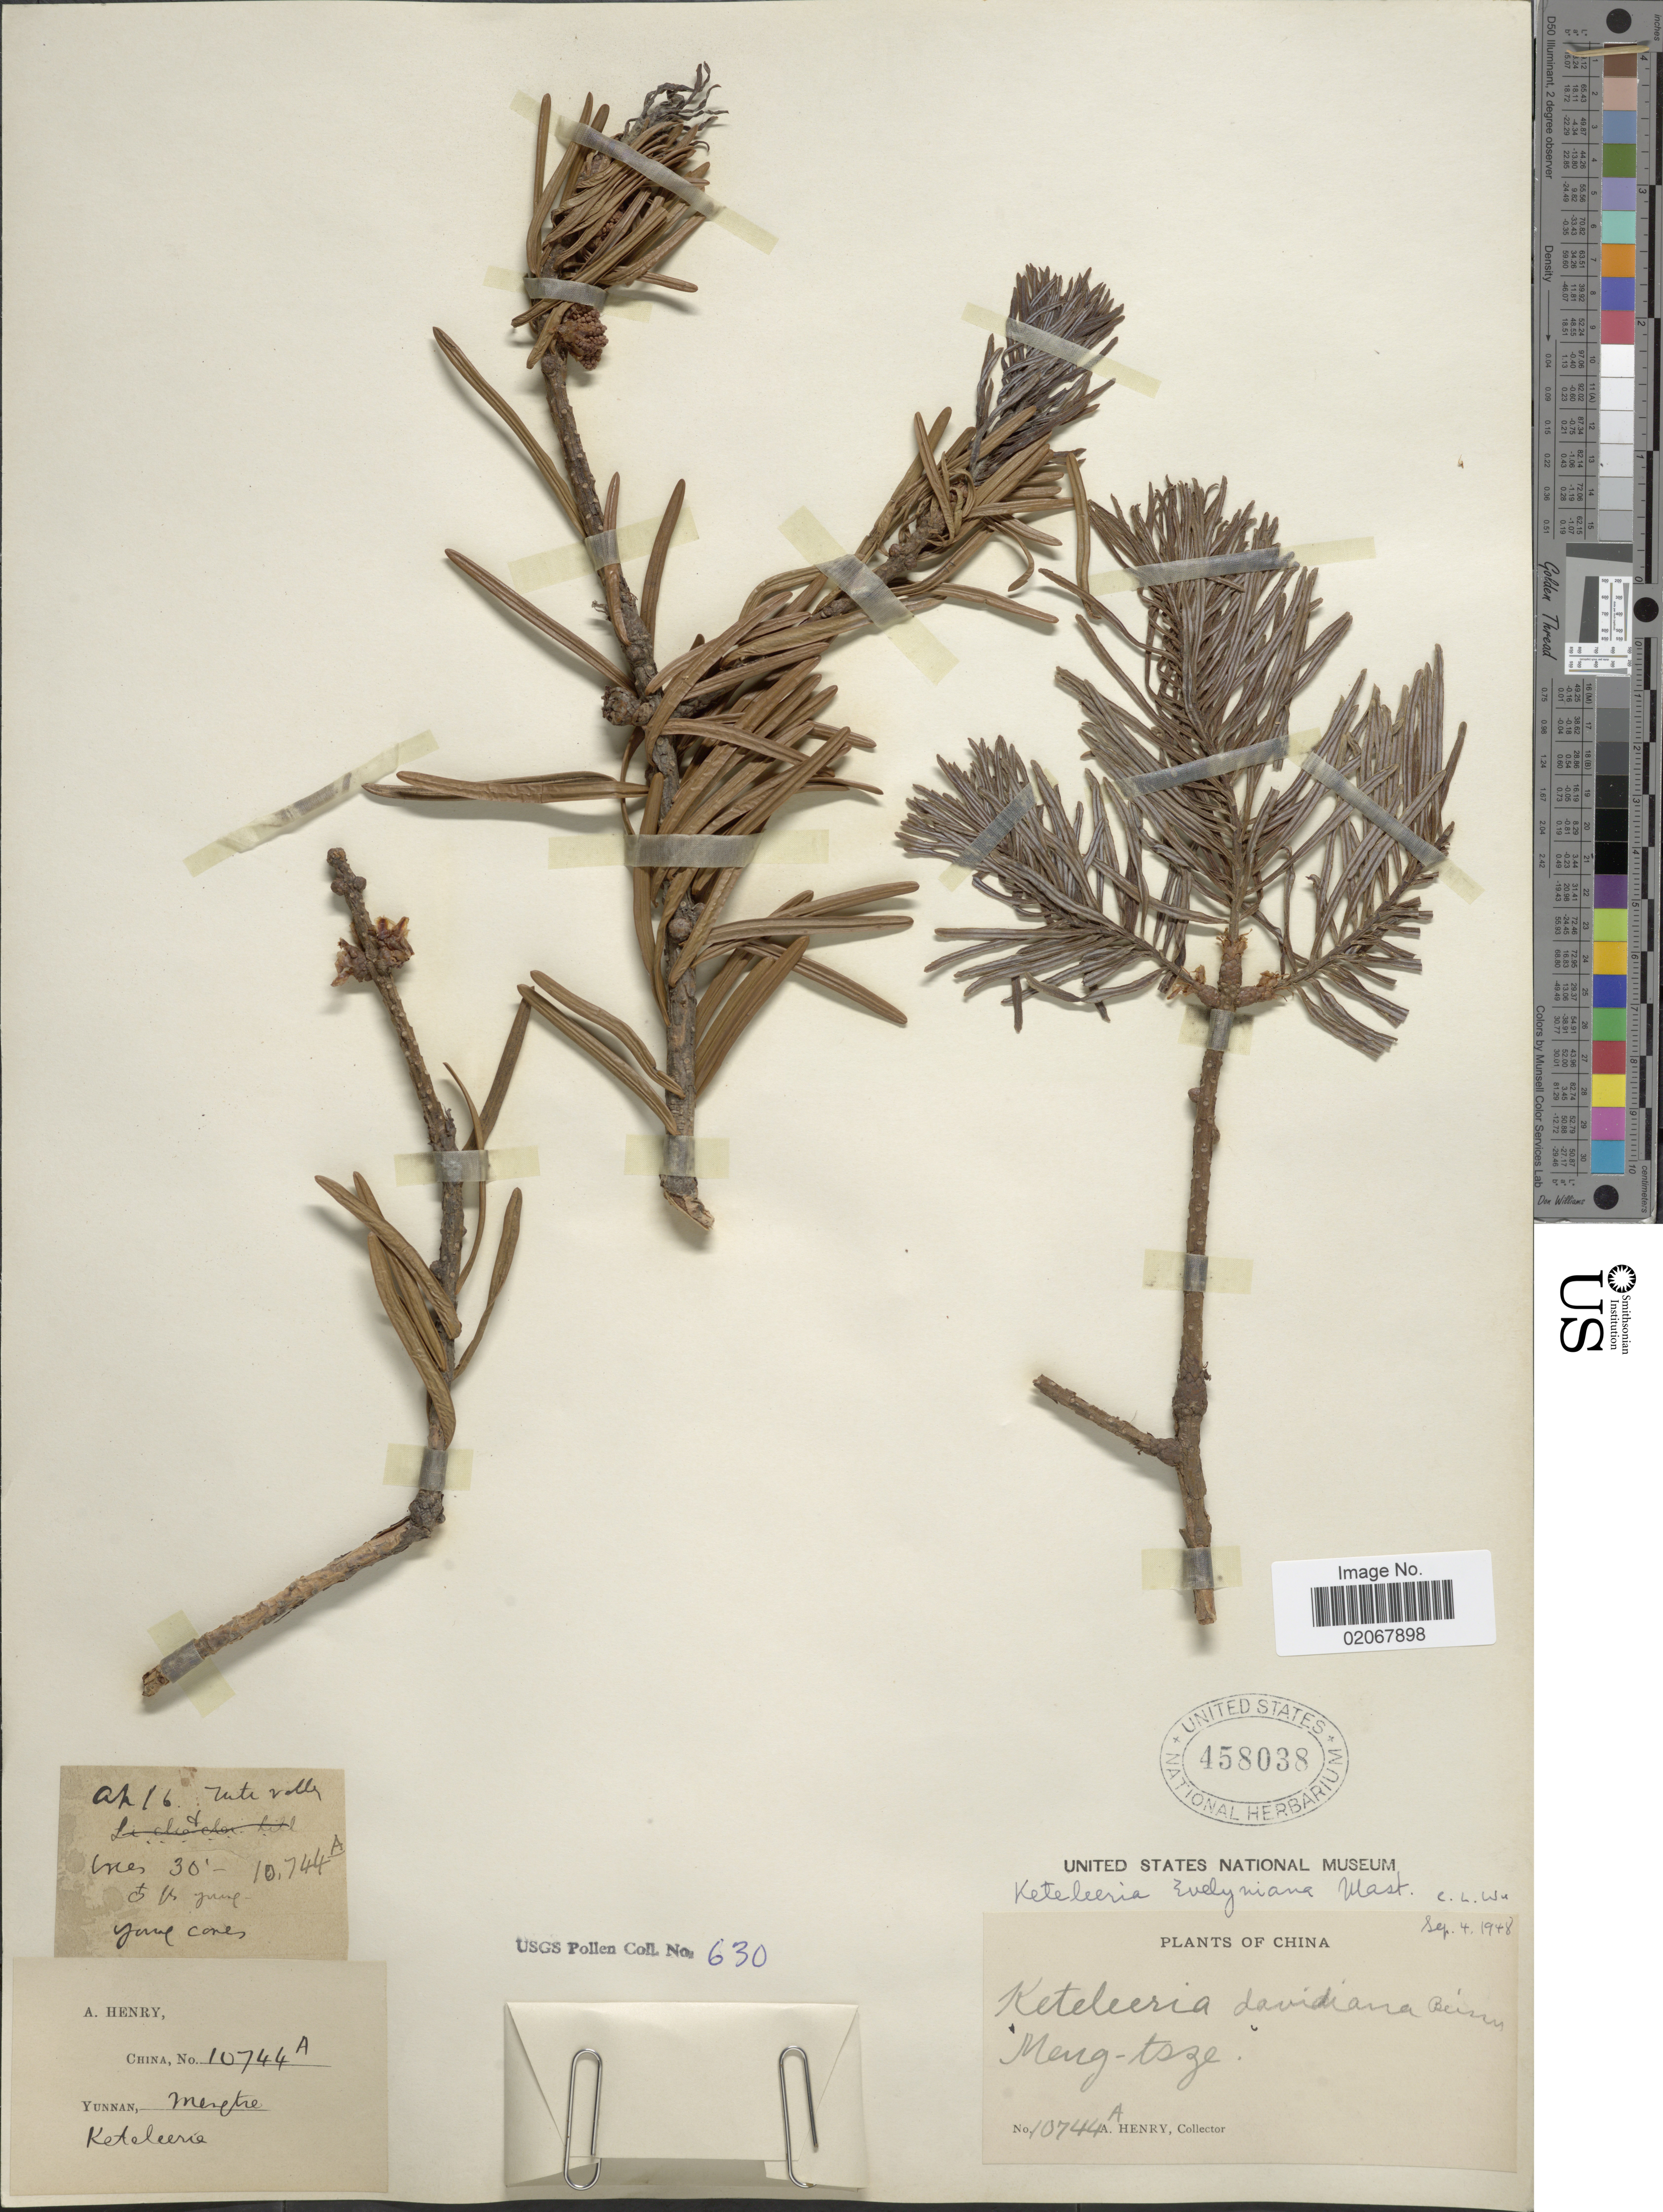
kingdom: Plantae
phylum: Tracheophyta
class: Pinopsida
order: Pinales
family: Pinaceae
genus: Keteleeria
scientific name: Keteleeria evelyniana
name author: Mast.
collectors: A. Henry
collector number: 10744 A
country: China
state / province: Yunnan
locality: Mang-tsze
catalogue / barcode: US 458038